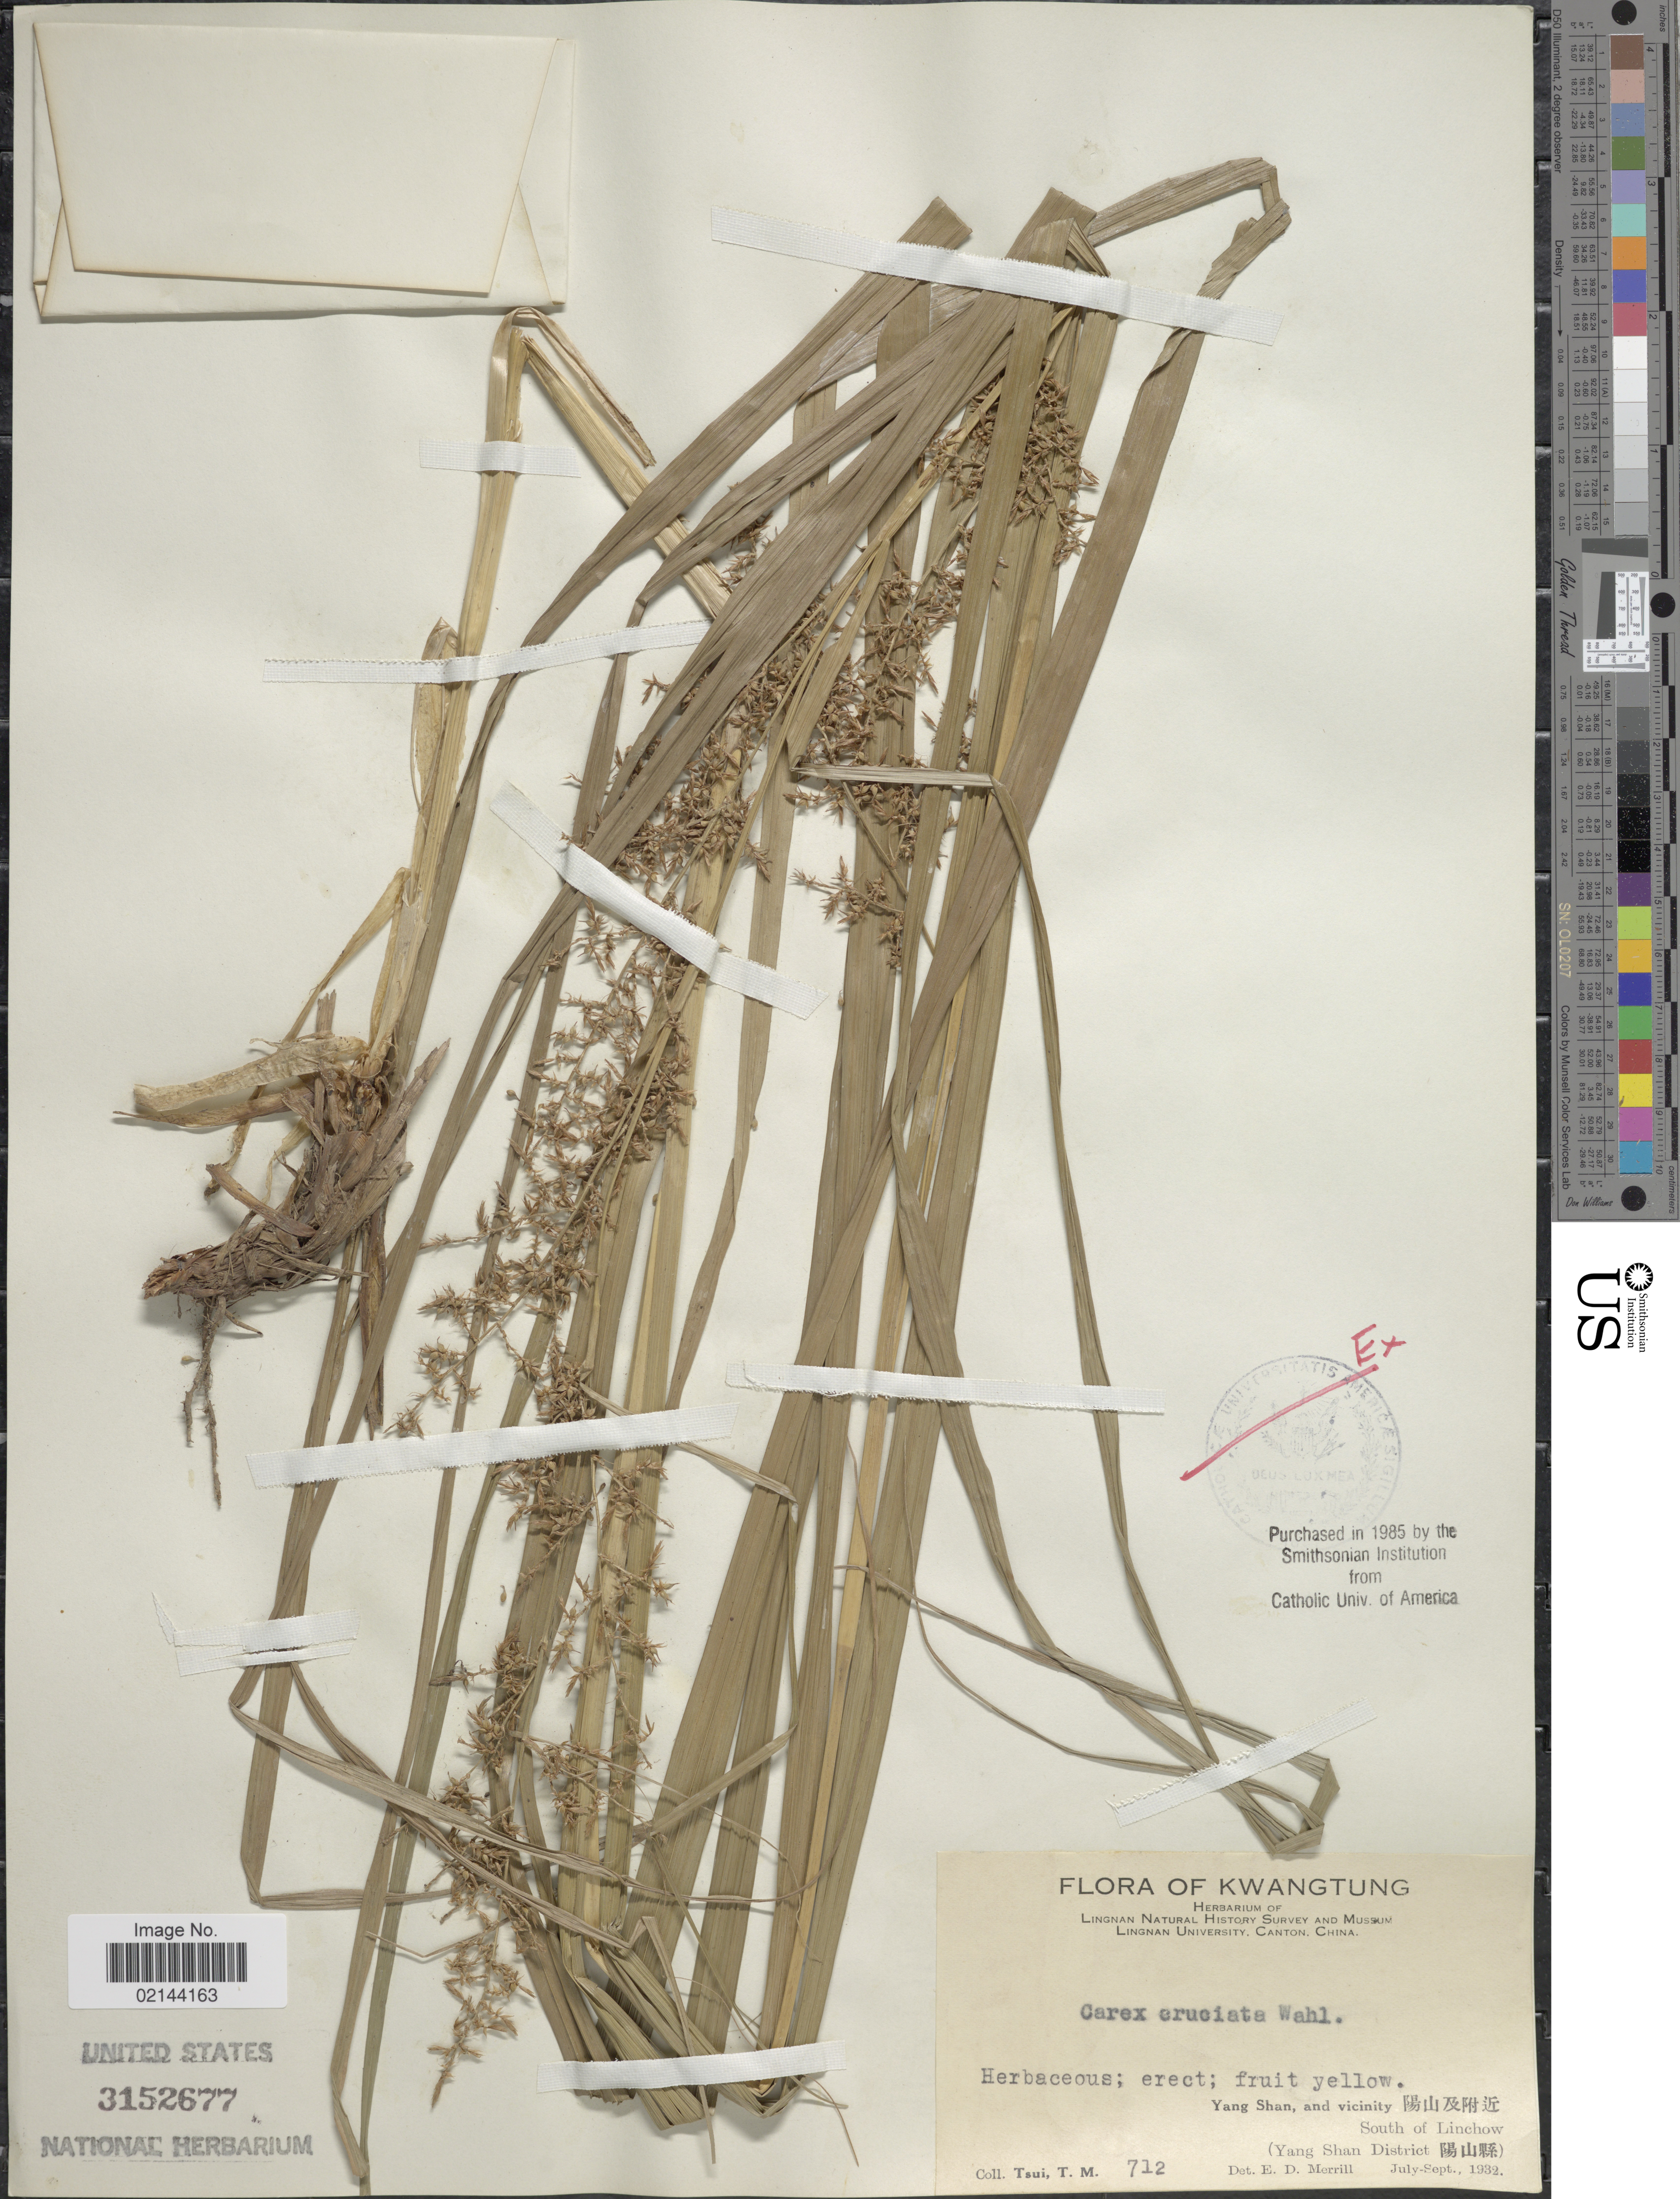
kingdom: Plantae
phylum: Tracheophyta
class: Liliopsida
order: Poales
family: Cyperaceae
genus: Carex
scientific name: Carex cruciata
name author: Wahlenb.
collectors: T. Tsui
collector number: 712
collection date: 1932-07/1932-09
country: China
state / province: Guangdong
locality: Kwangtung, Yang Shan, and vicinity, South of Linchow (Yang Shan District)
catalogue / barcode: US 3152677